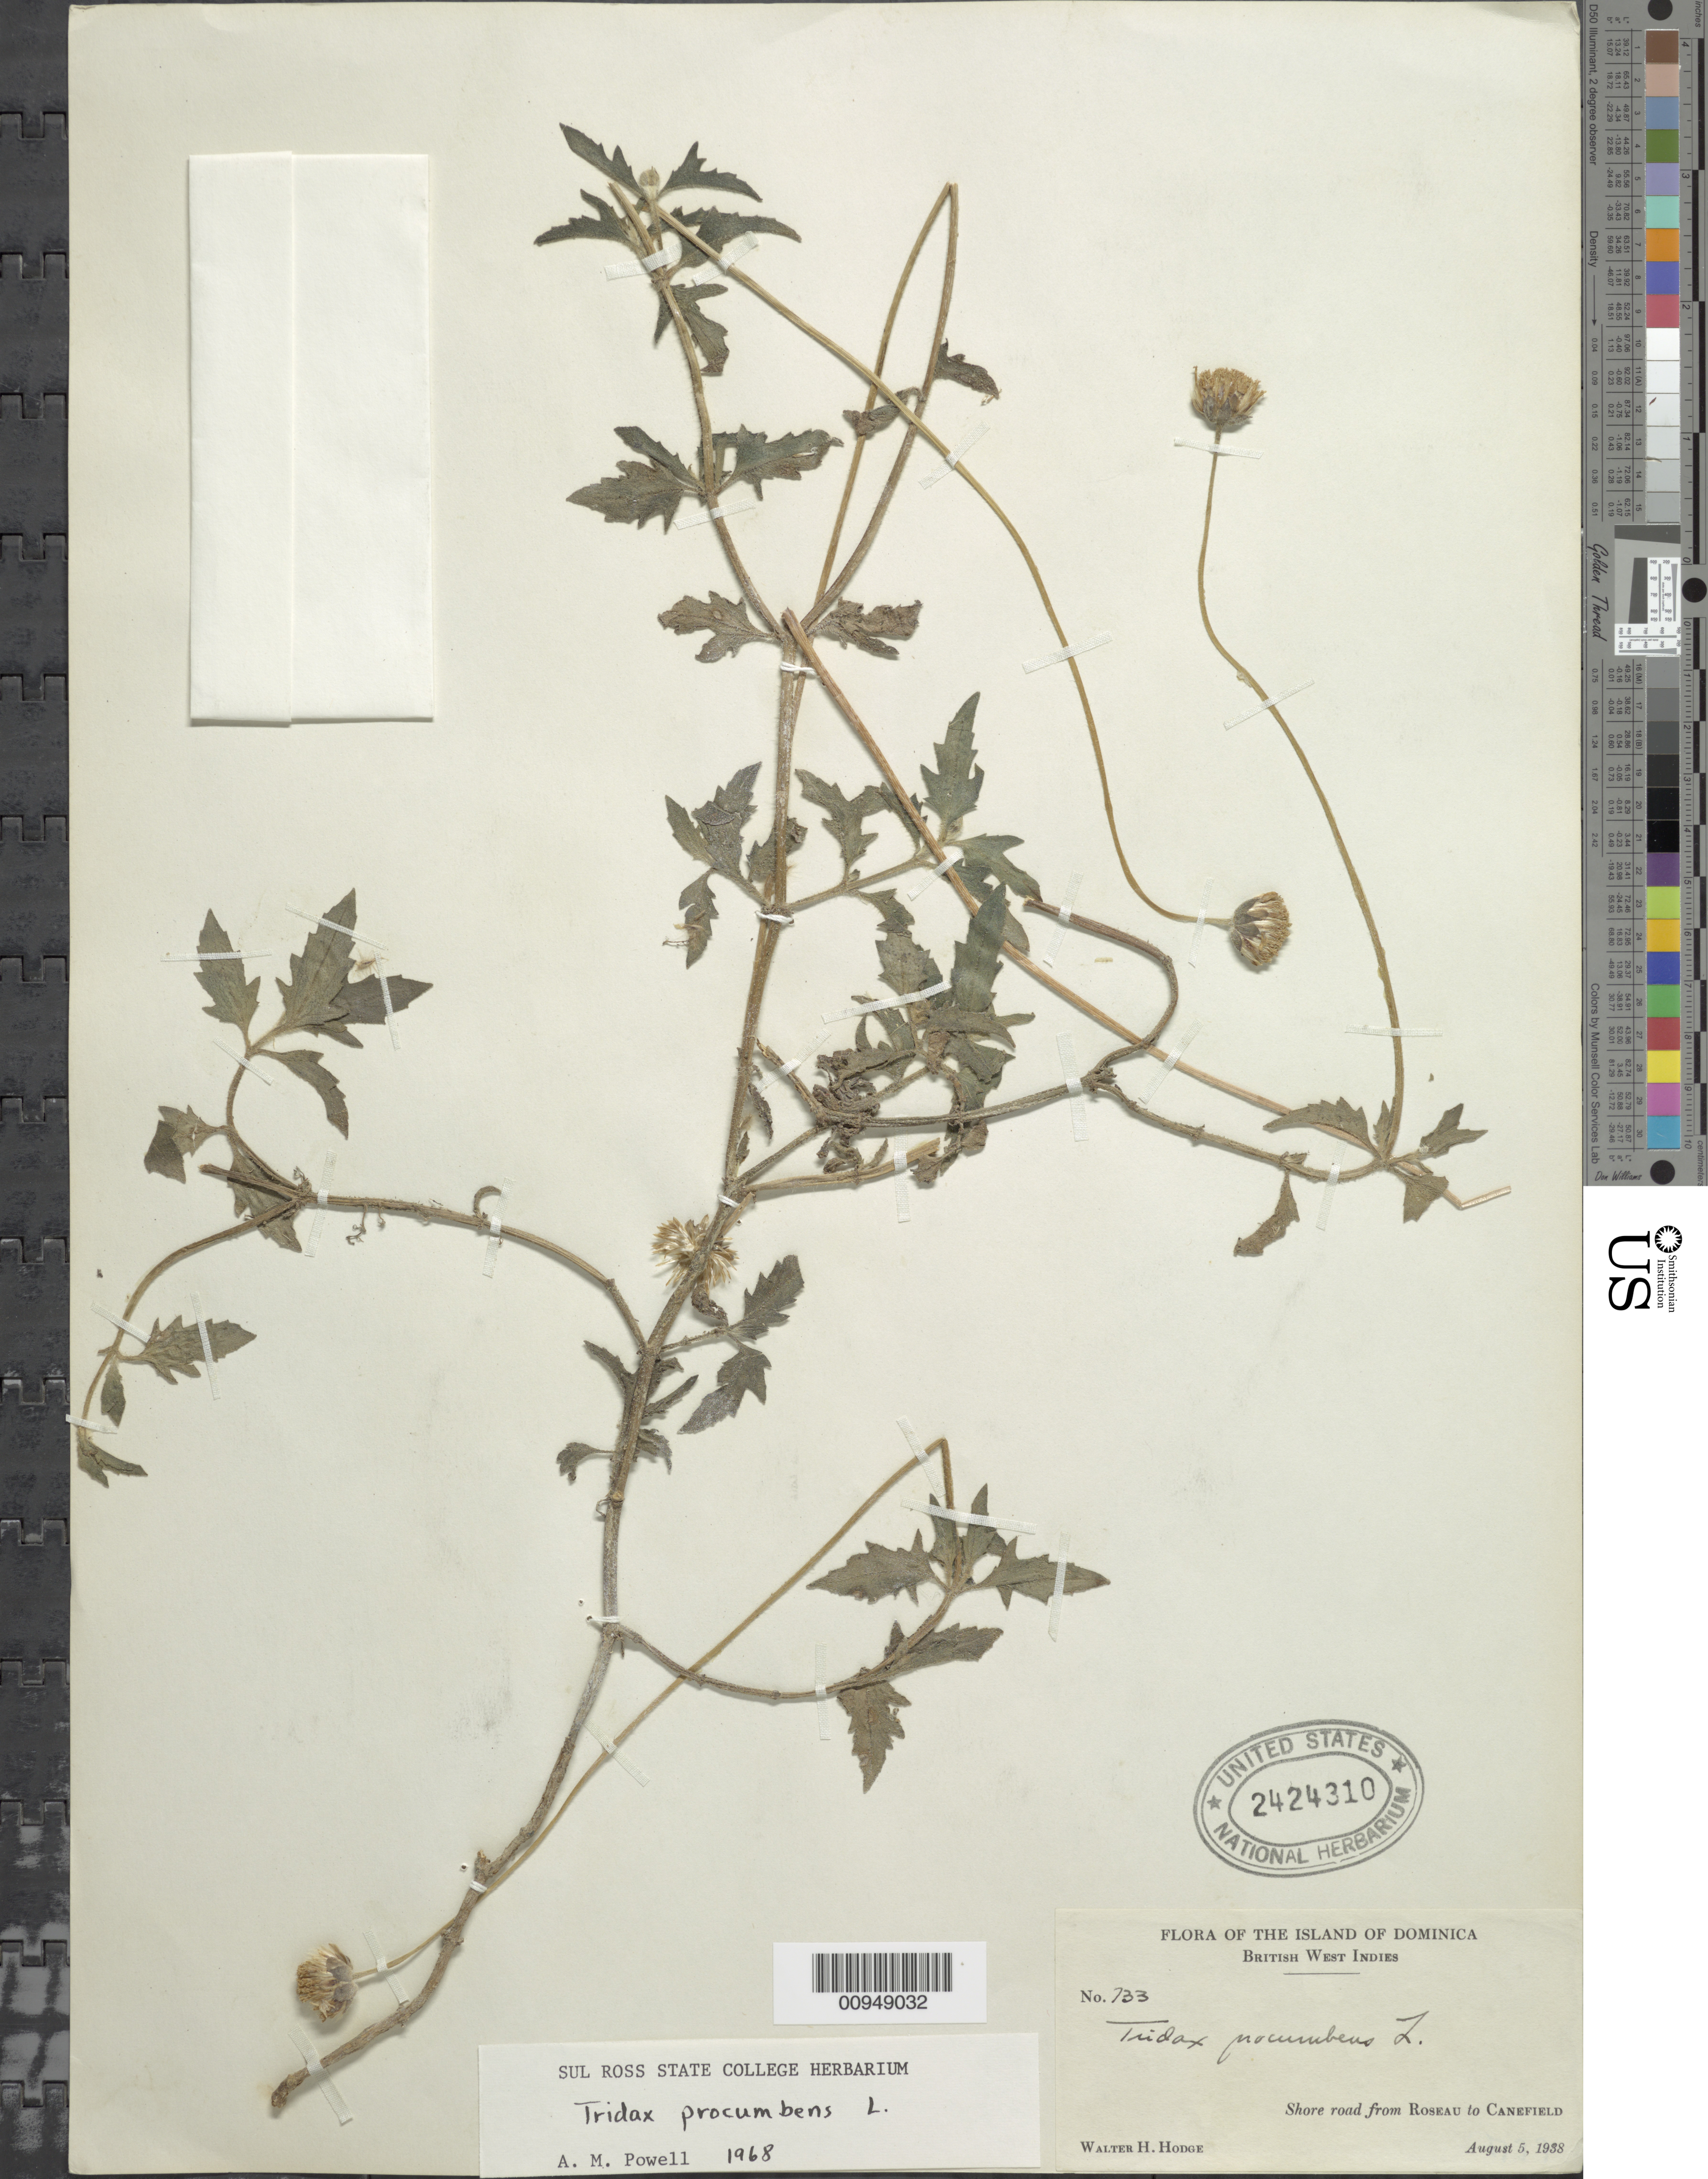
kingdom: Plantae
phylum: Tracheophyta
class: Magnoliopsida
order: Asterales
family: Asteraceae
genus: Tridax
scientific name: Tridax procumbens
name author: L.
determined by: Powell, A. M.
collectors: W. Hodge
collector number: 733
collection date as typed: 05 Aug 1938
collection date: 1938-08-05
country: Dominica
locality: Shore road from Rosseau to Canefield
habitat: Shore road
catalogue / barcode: US 2424310